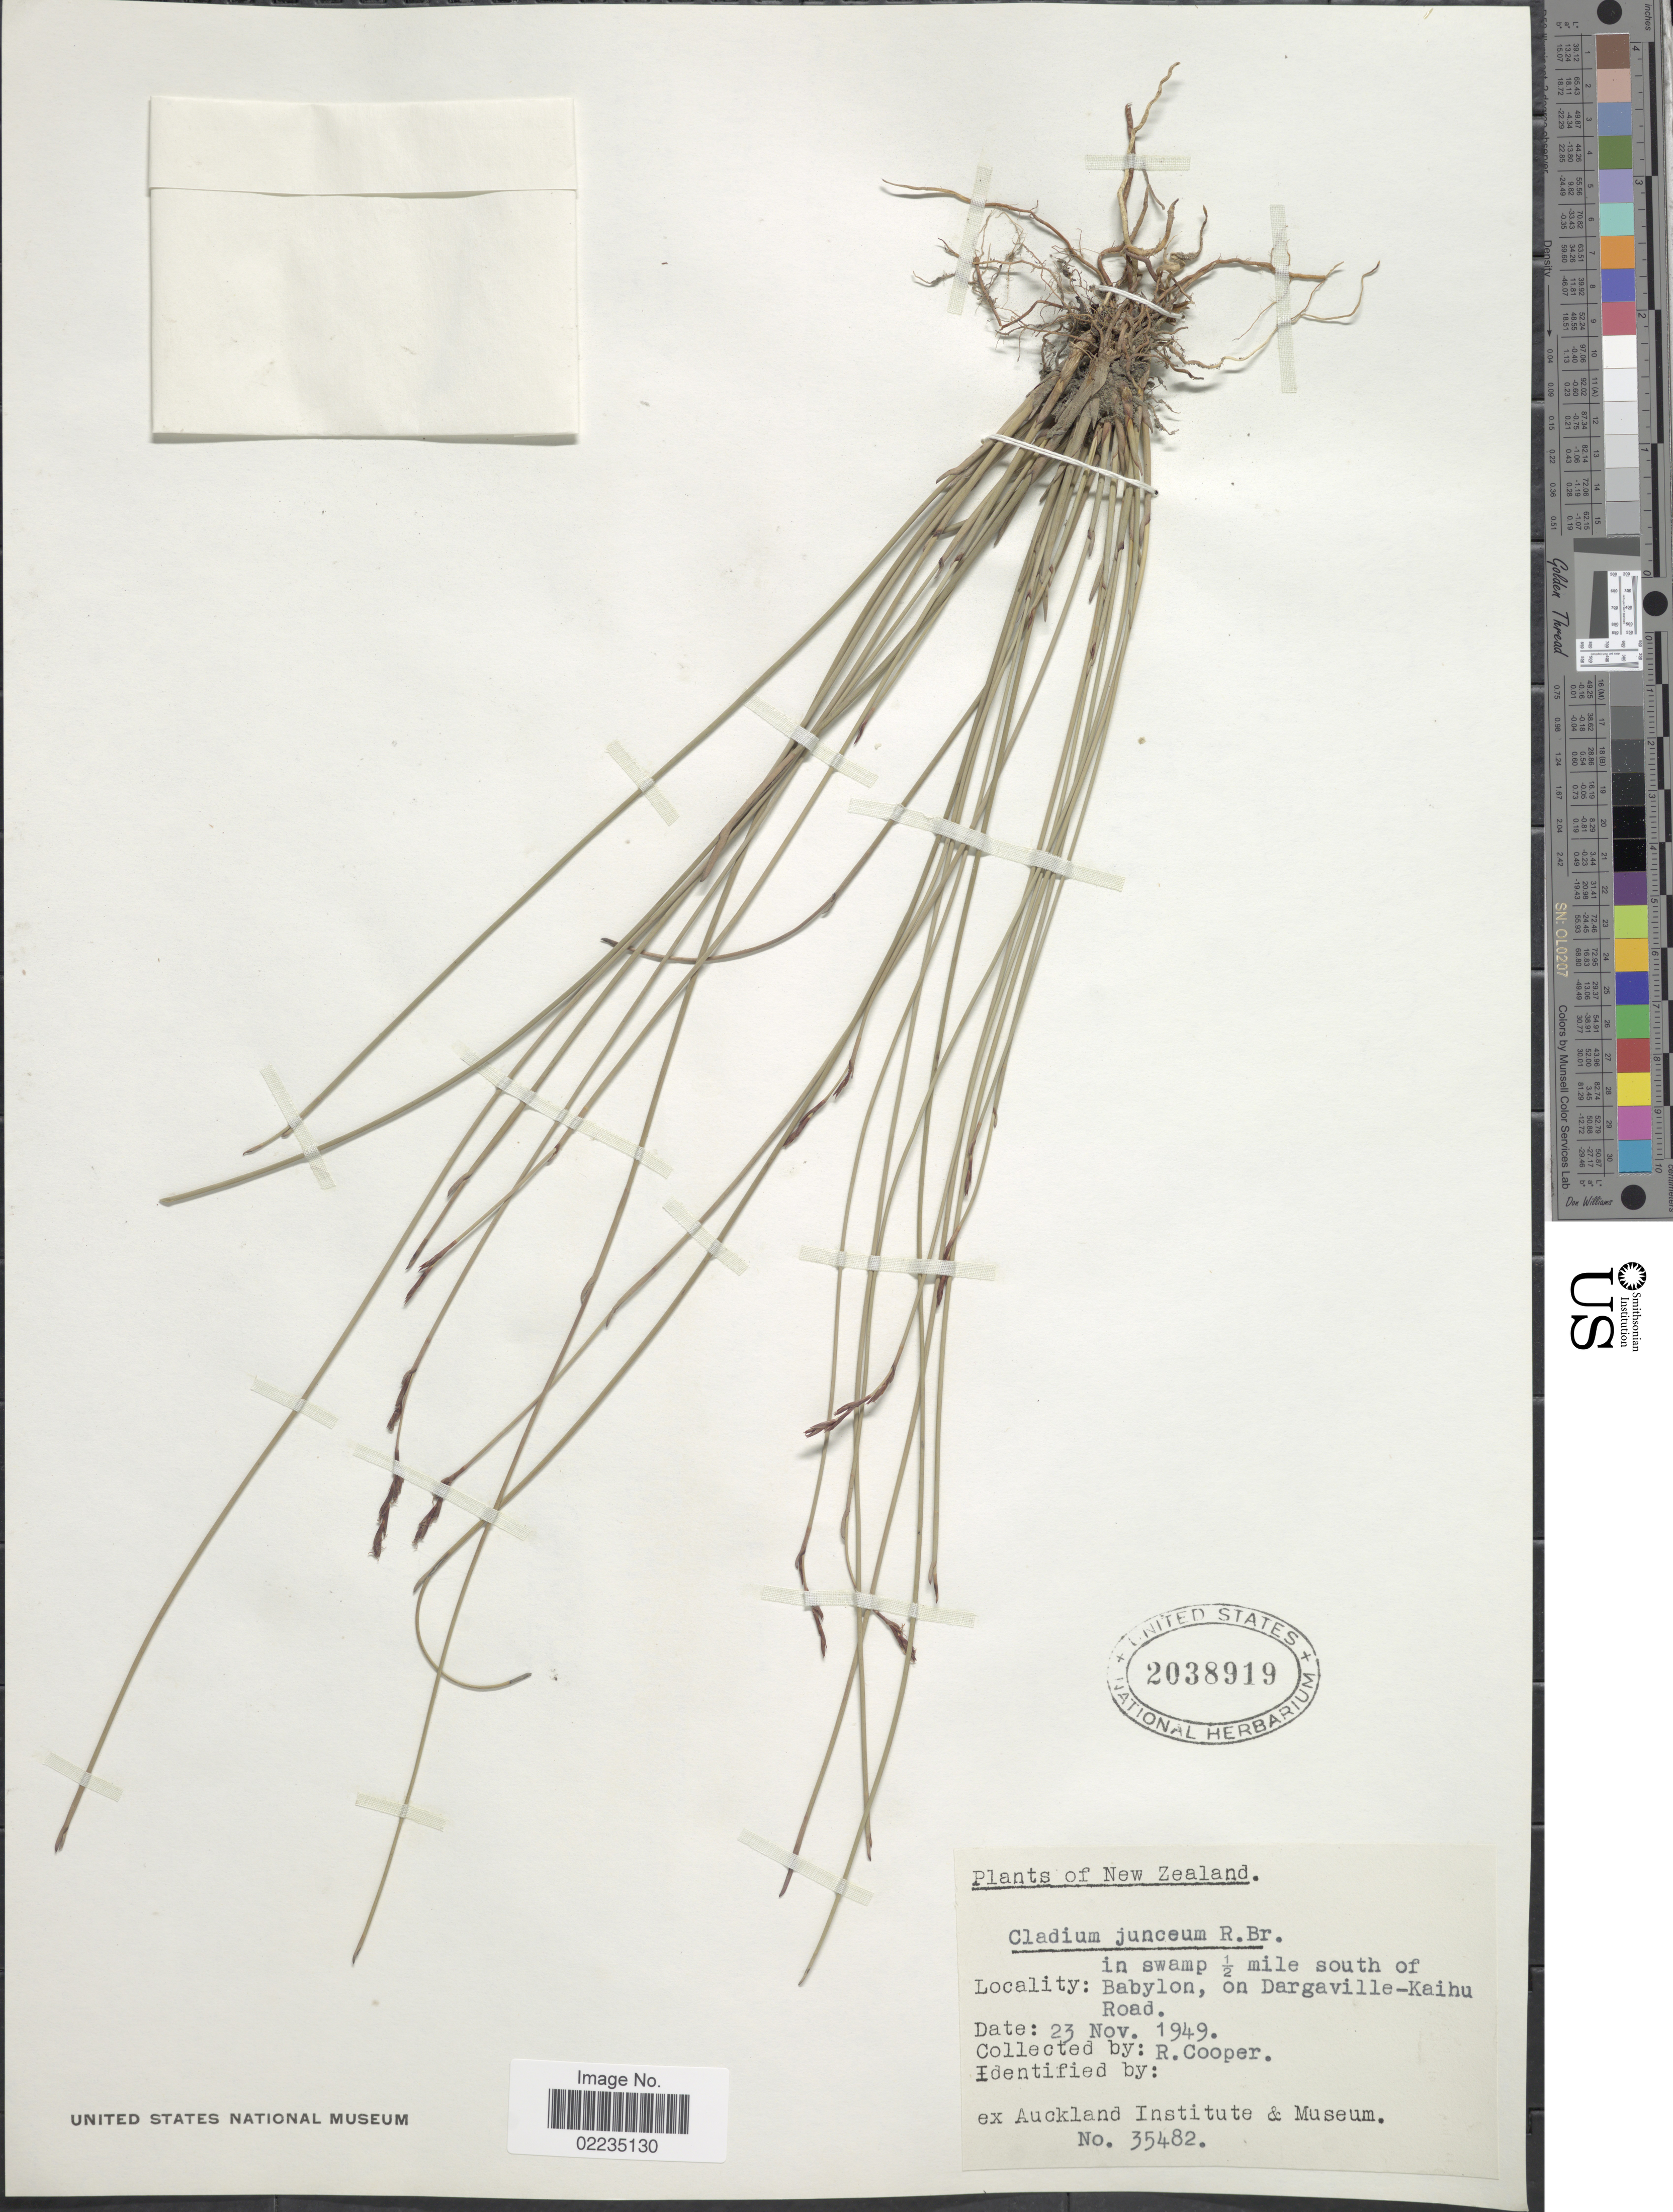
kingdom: Plantae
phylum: Tracheophyta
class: Liliopsida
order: Poales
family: Cyperaceae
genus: Machaerina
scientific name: Machaerina juncea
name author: (R. Br.) T. Koyama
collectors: R. Cooper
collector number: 35482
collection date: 1949-11-23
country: New Zealand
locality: In swamp ½ mile south of Babylon, on Dargaville-Kaihu Road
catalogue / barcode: US 2038919